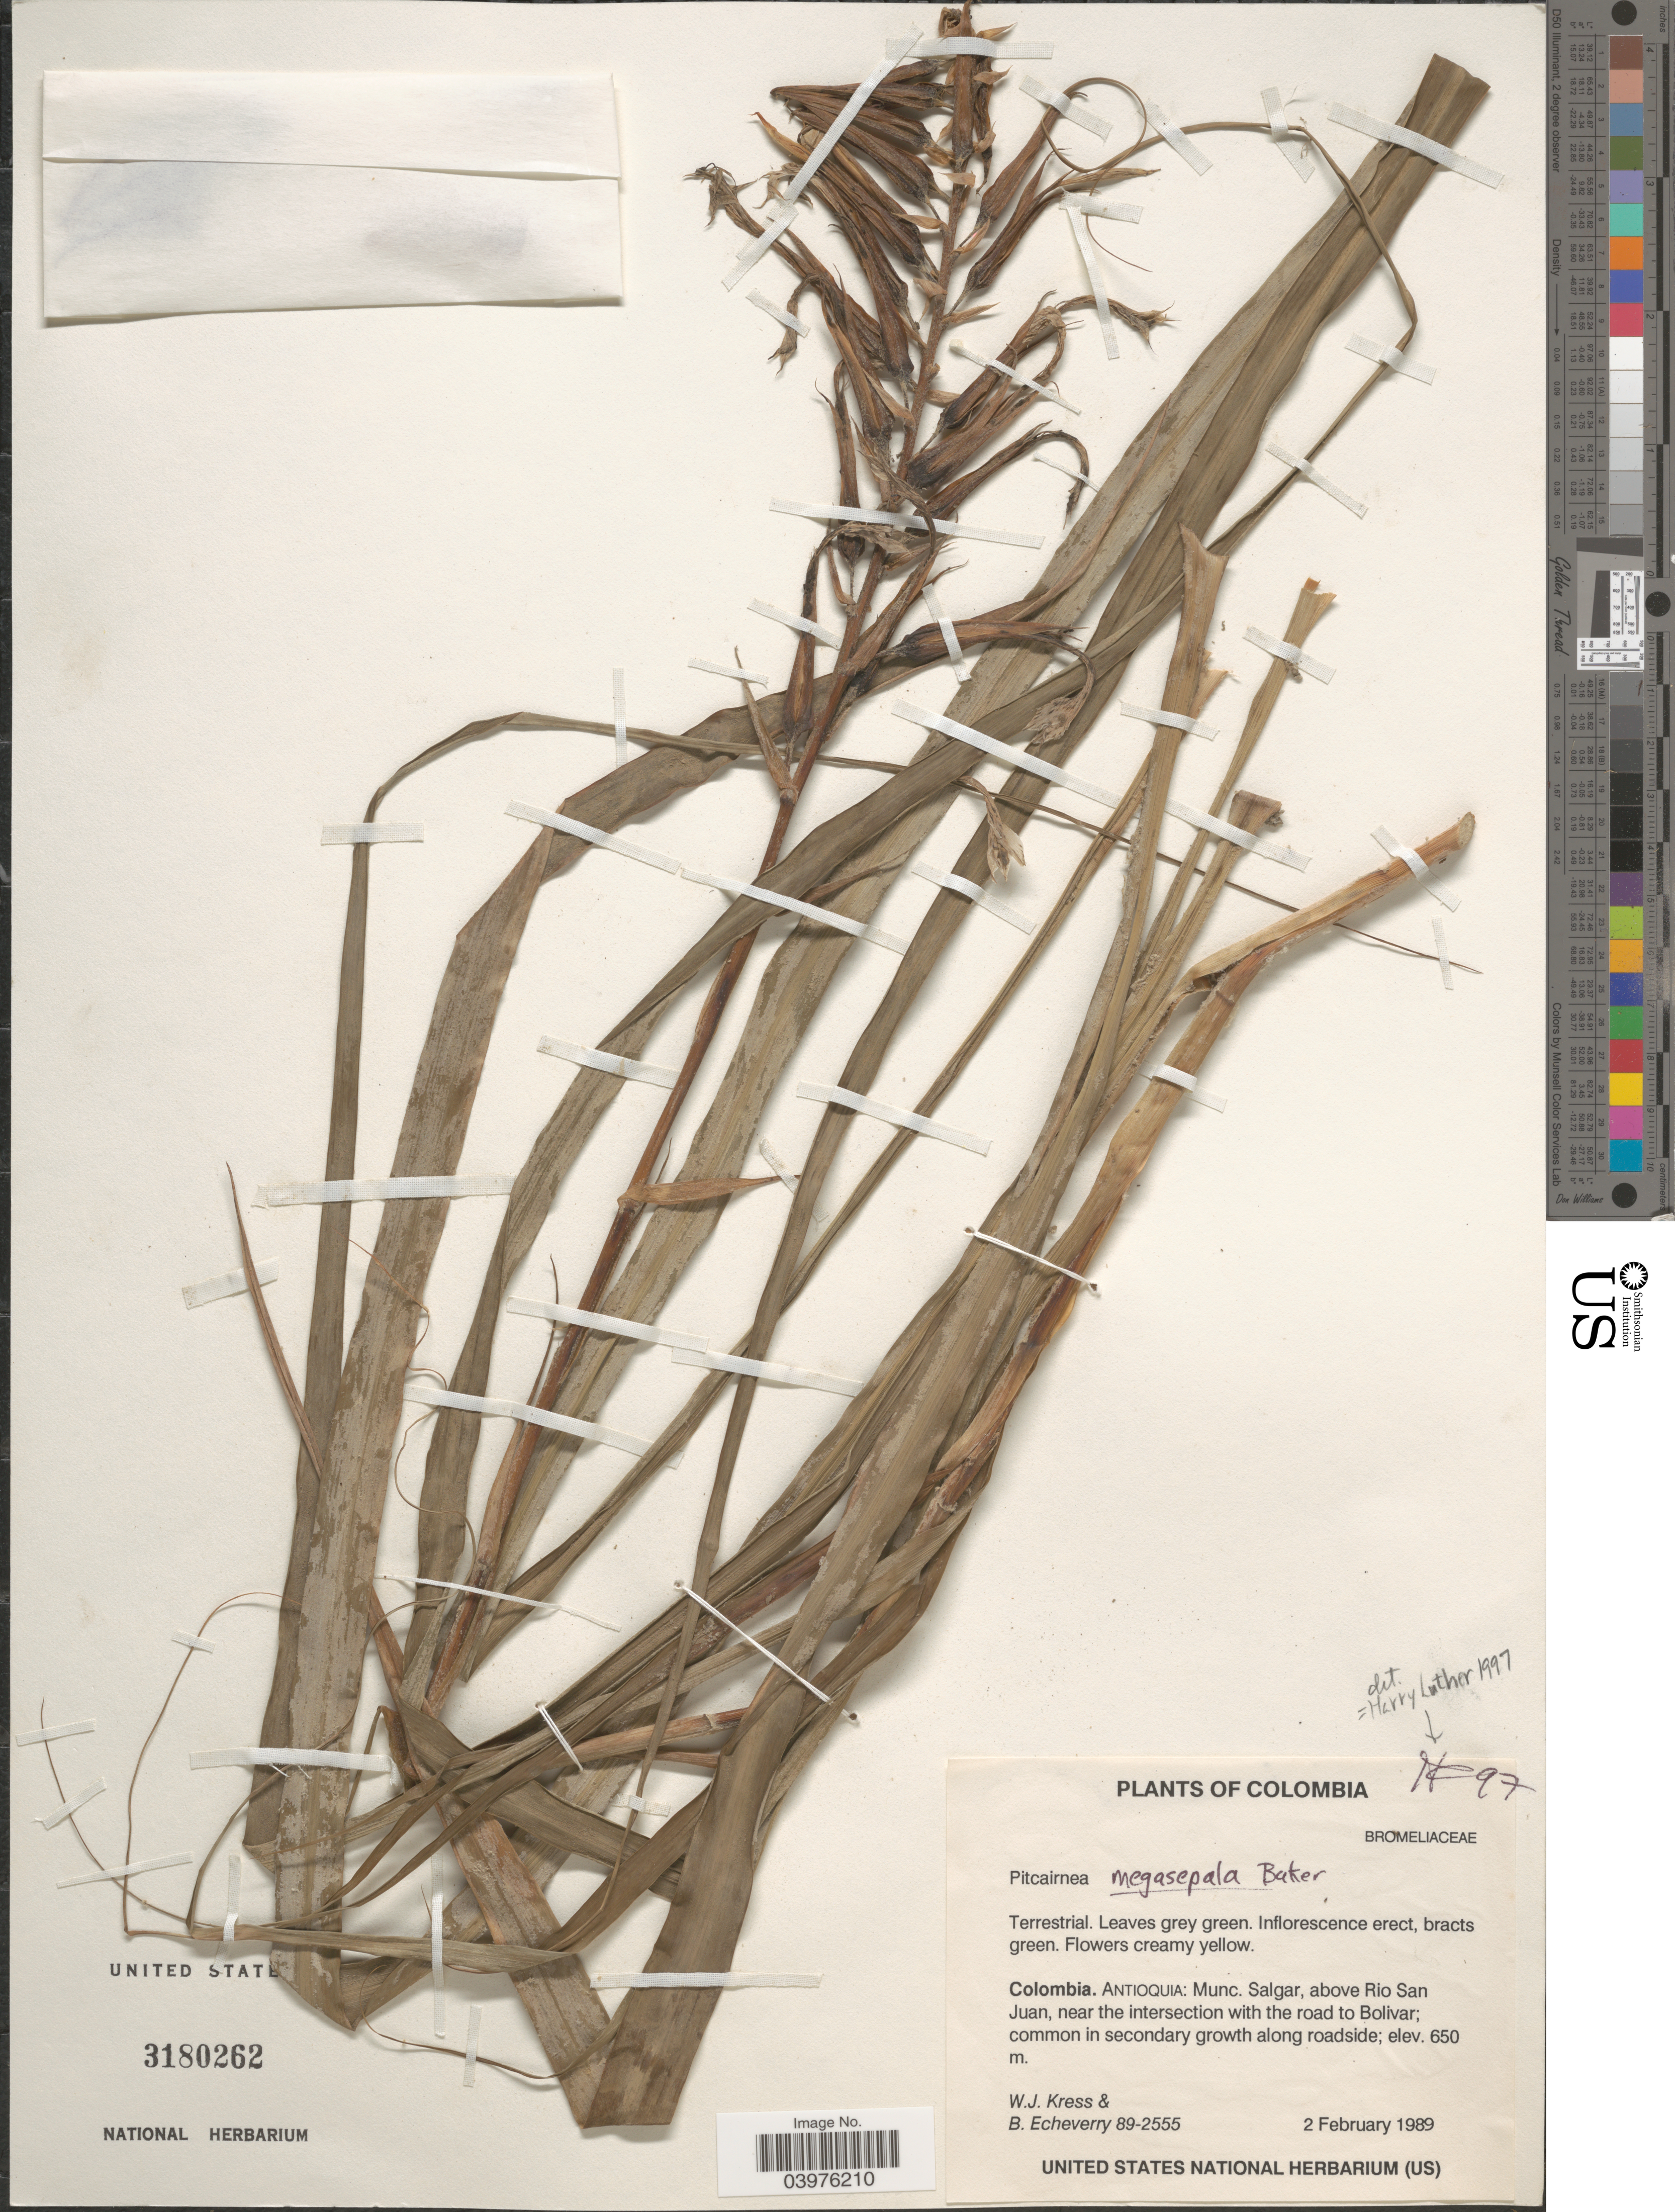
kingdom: Plantae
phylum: Tracheophyta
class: Liliopsida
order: Poales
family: Bromeliaceae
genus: Pitcairnia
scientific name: Pitcairnia megasepala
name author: Baker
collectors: W. J. Kress & B. Echeverry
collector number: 89-2555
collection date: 1989-02-02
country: Colombia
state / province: Antioquia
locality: Munc. Salgar, above Rio San Juan, near the intersection with the road to Bolivar; common in secondary growth along roadside.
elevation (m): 650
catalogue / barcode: US 3180262